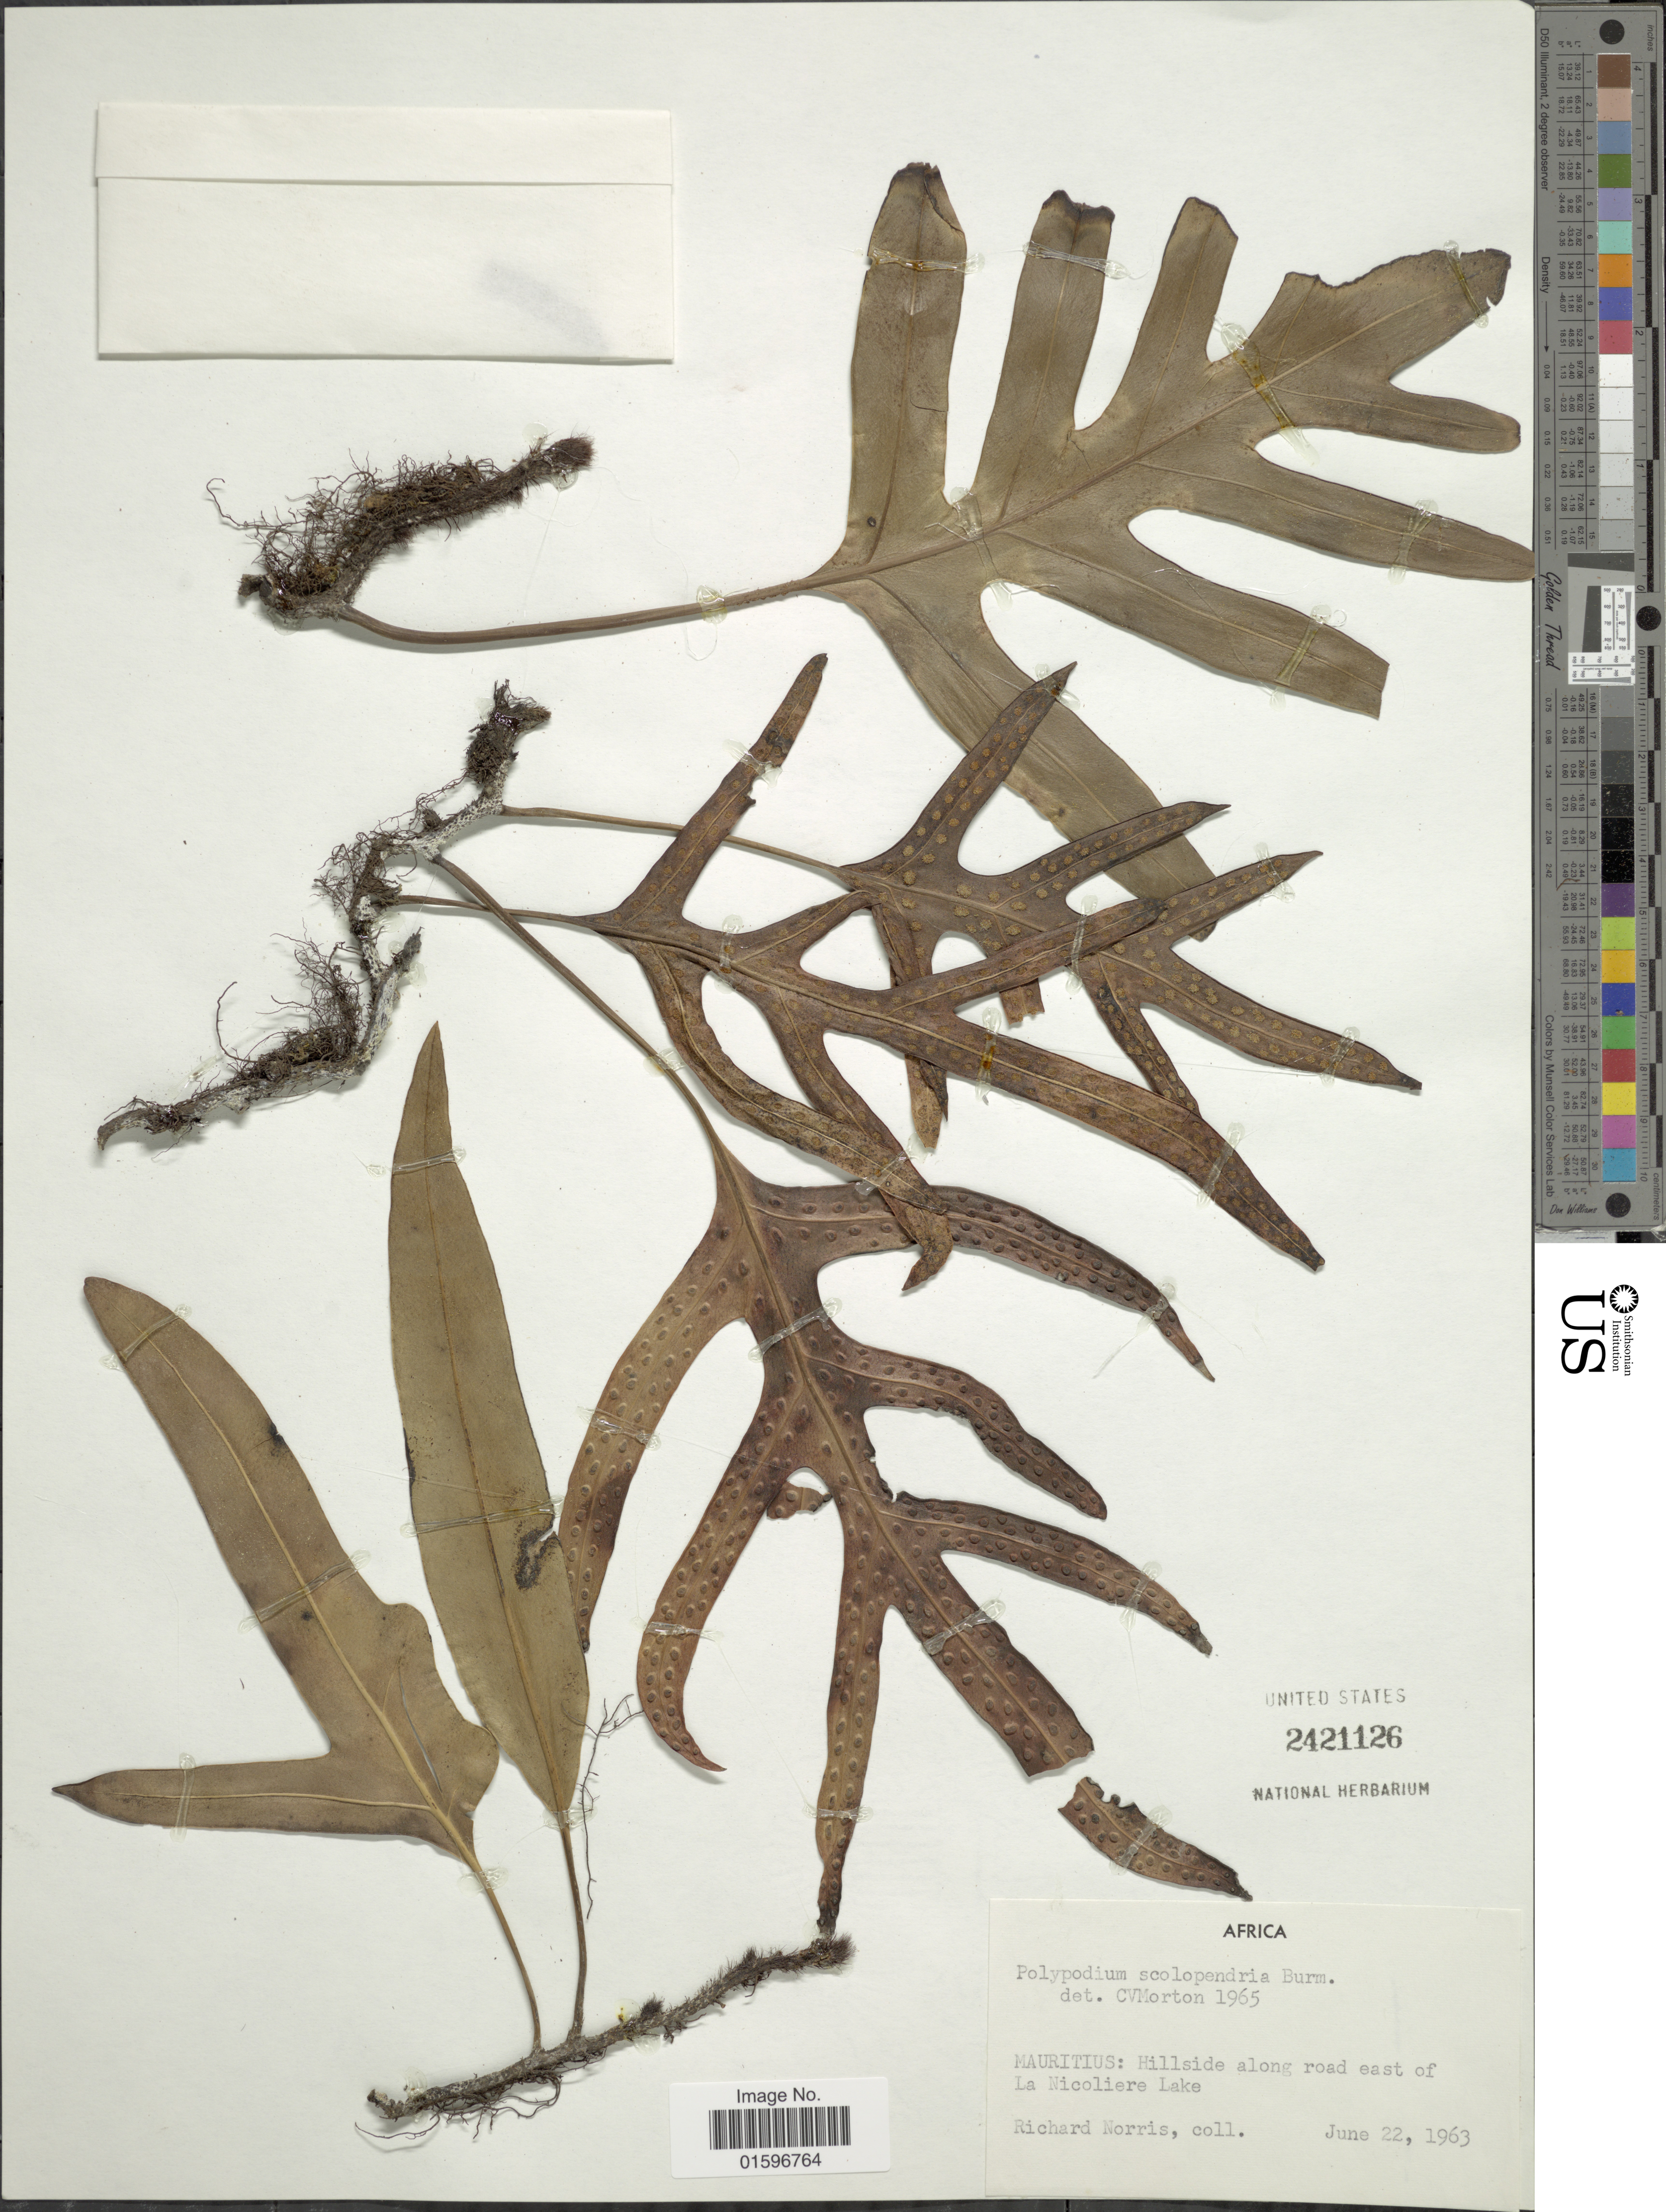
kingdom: Plantae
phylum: Tracheophyta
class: Polypodiopsida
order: Polypodiales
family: Polypodiaceae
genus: Polypodium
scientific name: Polypodium scolopendria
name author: Burm. f.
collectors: R. E. Norris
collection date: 1963-06-22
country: Mauritius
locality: Africa, Mauritius, hillside along road east of La Nicoliere Lake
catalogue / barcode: US 2421126